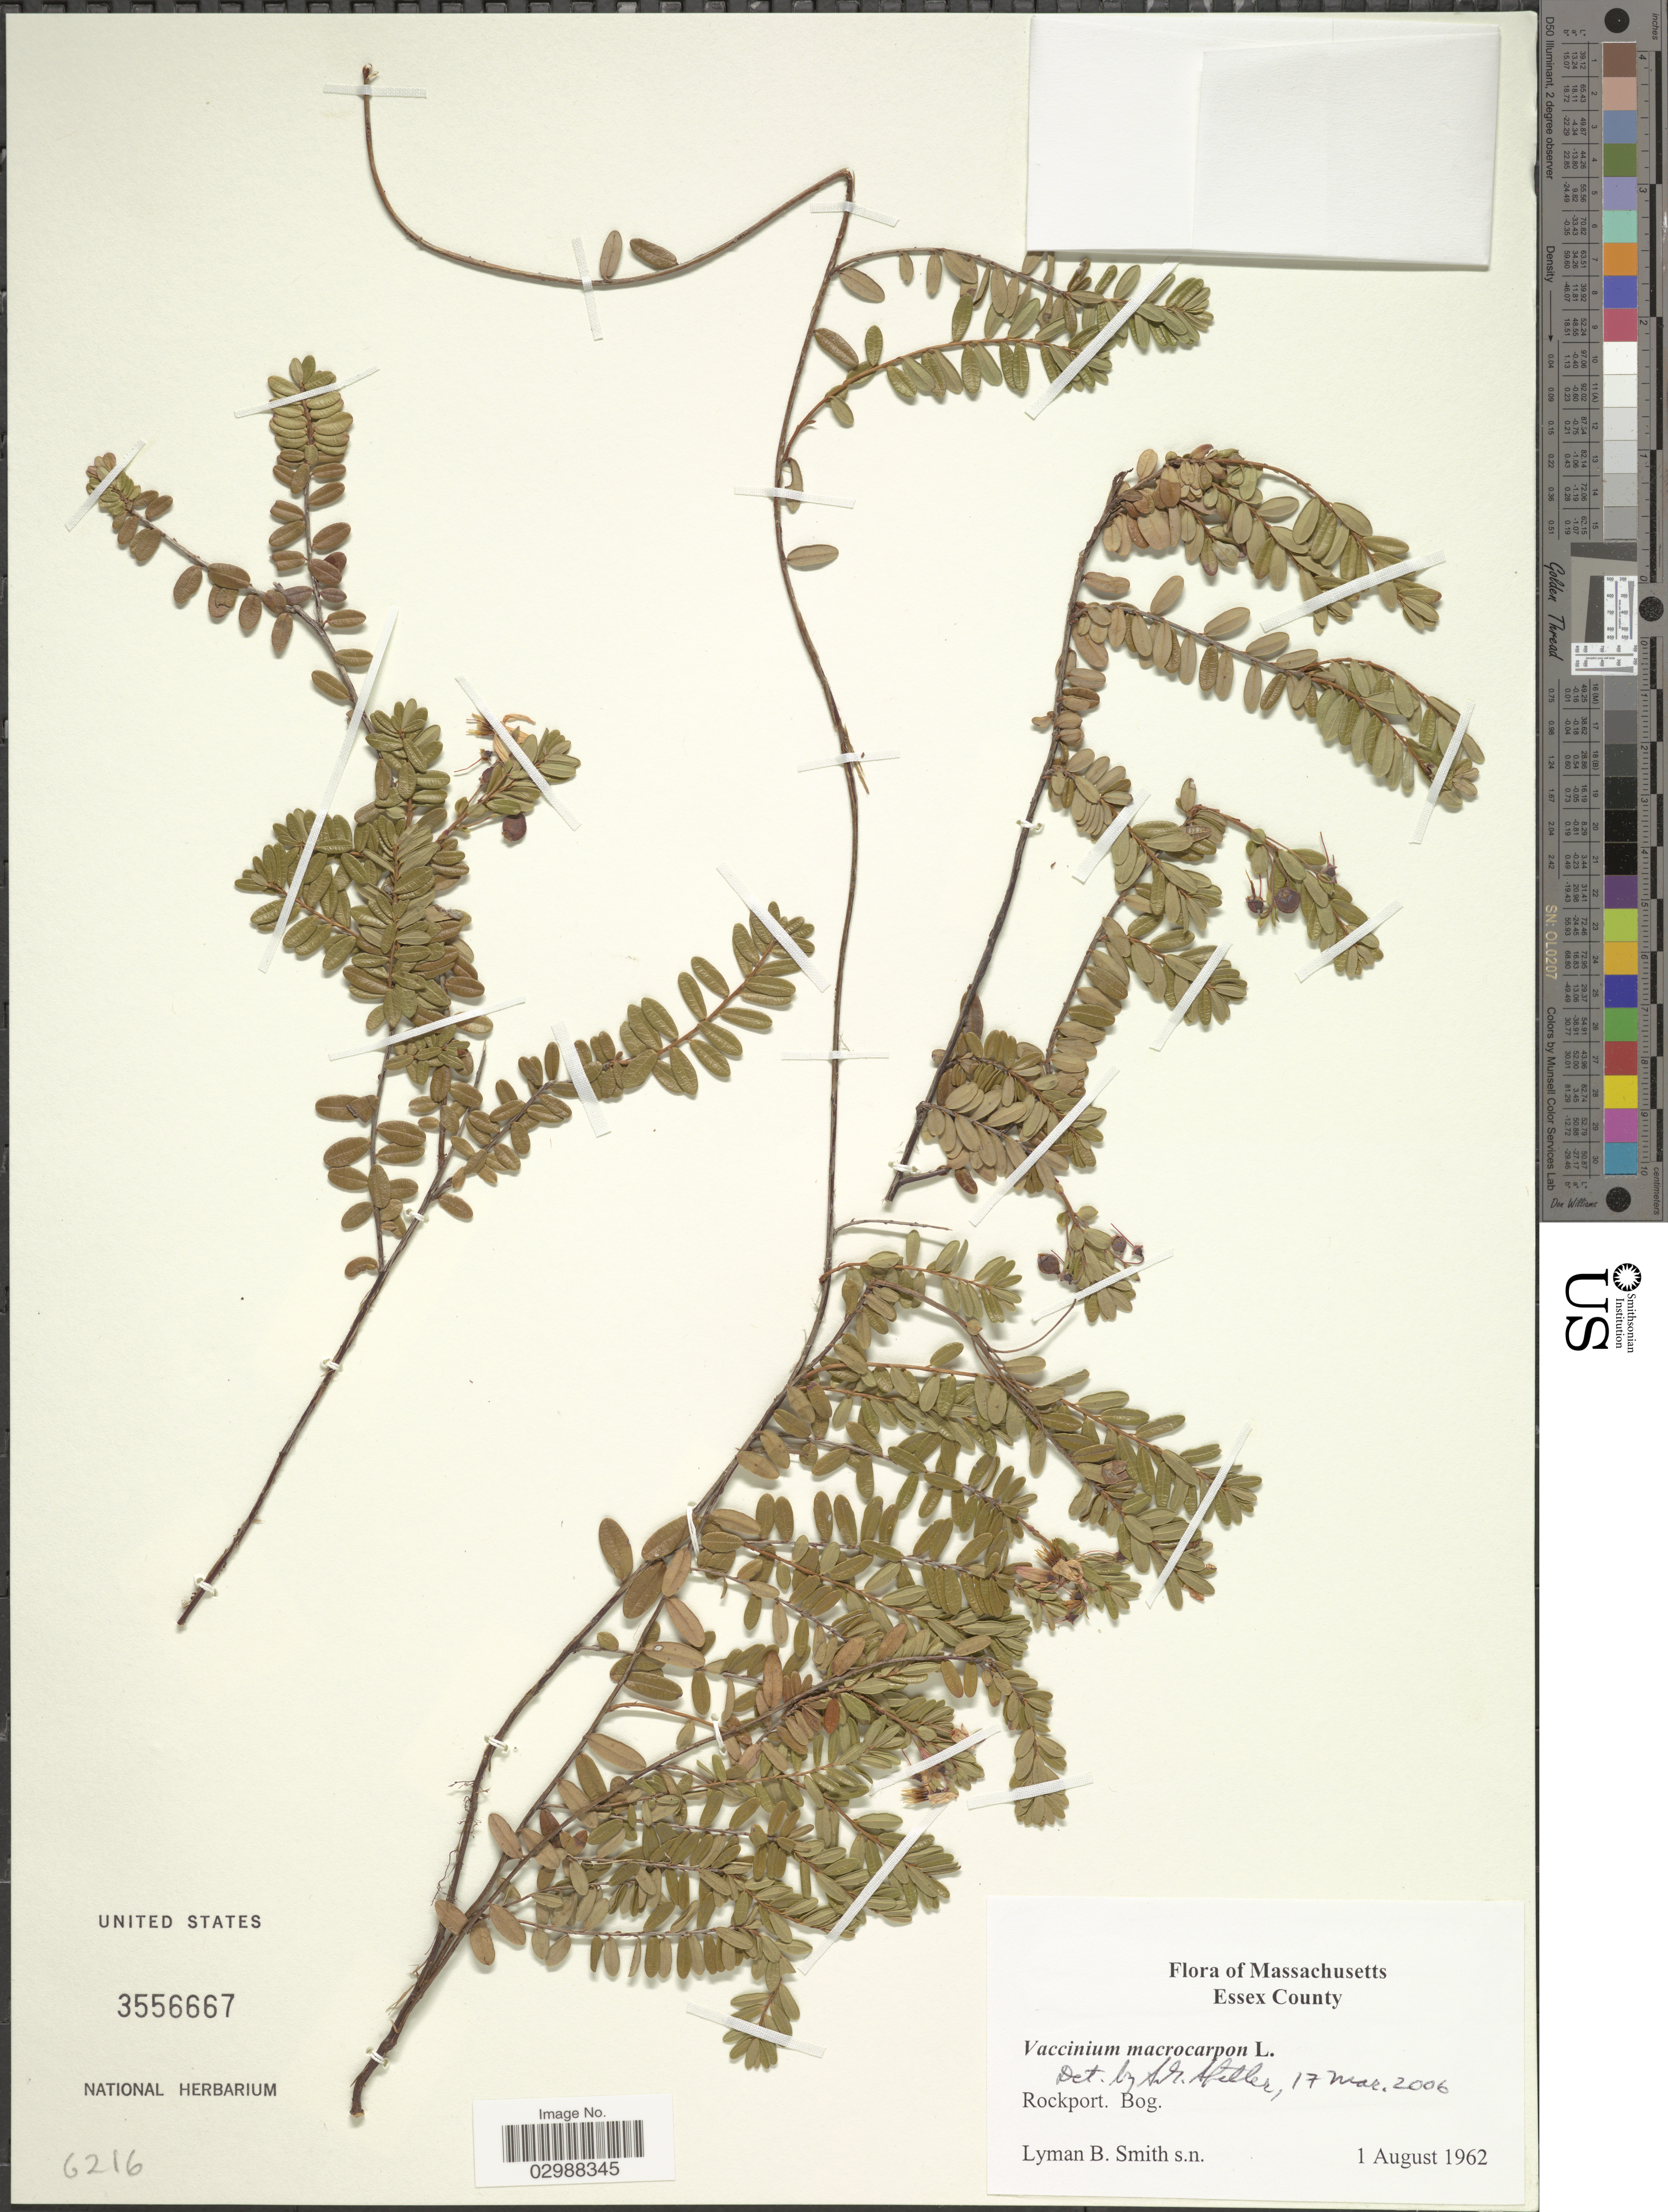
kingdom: Plantae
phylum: Tracheophyta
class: Magnoliopsida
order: Ericales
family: Ericaceae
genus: Vaccinium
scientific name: Vaccinium macrocarpon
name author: Aiton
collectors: L. Smith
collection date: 1962-08-01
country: United States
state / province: Massachusetts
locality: Essex County. Rockport. Bog.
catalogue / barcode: US 3556667